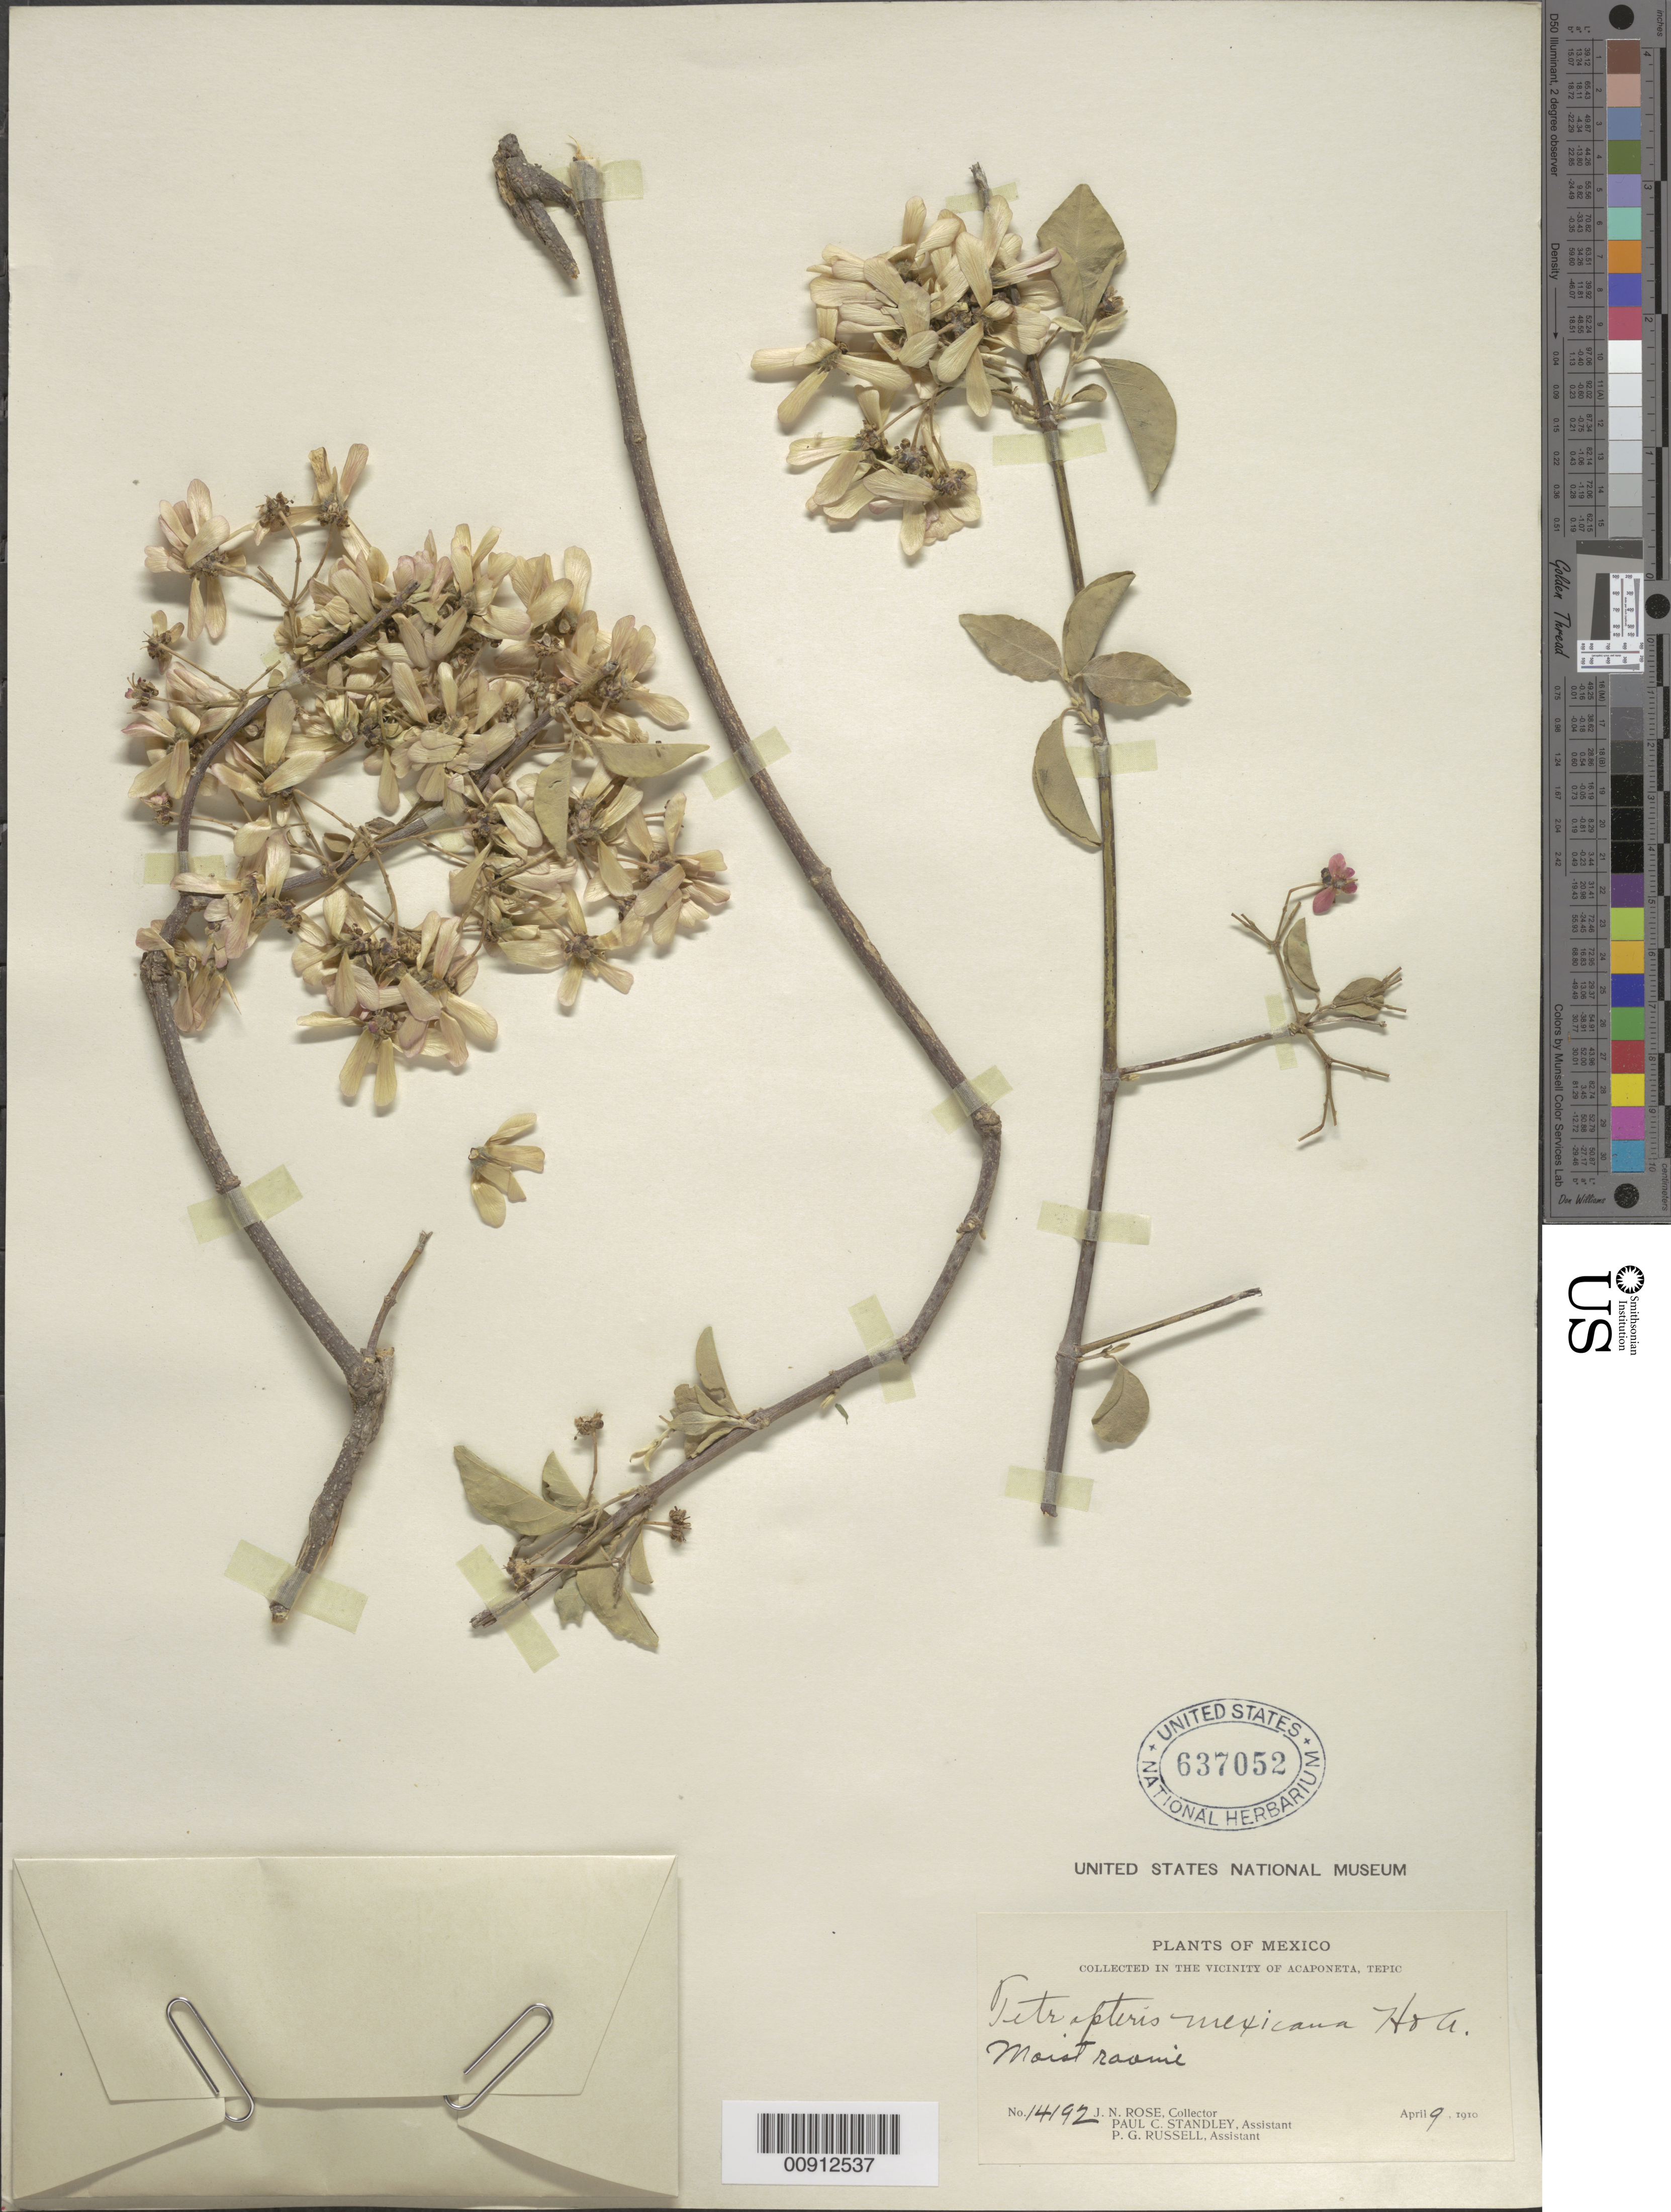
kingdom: Plantae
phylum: Tracheophyta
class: Magnoliopsida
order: Malpighiales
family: Malpighiaceae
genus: Tetrapterys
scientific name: Tetrapterys mexicana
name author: Hook. & Arn.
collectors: J. N. Rose, P. C. Standley & P. G. Russell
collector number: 14192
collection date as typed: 09 Apr 1910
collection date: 1910-04-09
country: Mexico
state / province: Nayarit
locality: Vicinity of Acaponeta, Tepic.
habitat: Moist ravine.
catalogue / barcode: US 637052